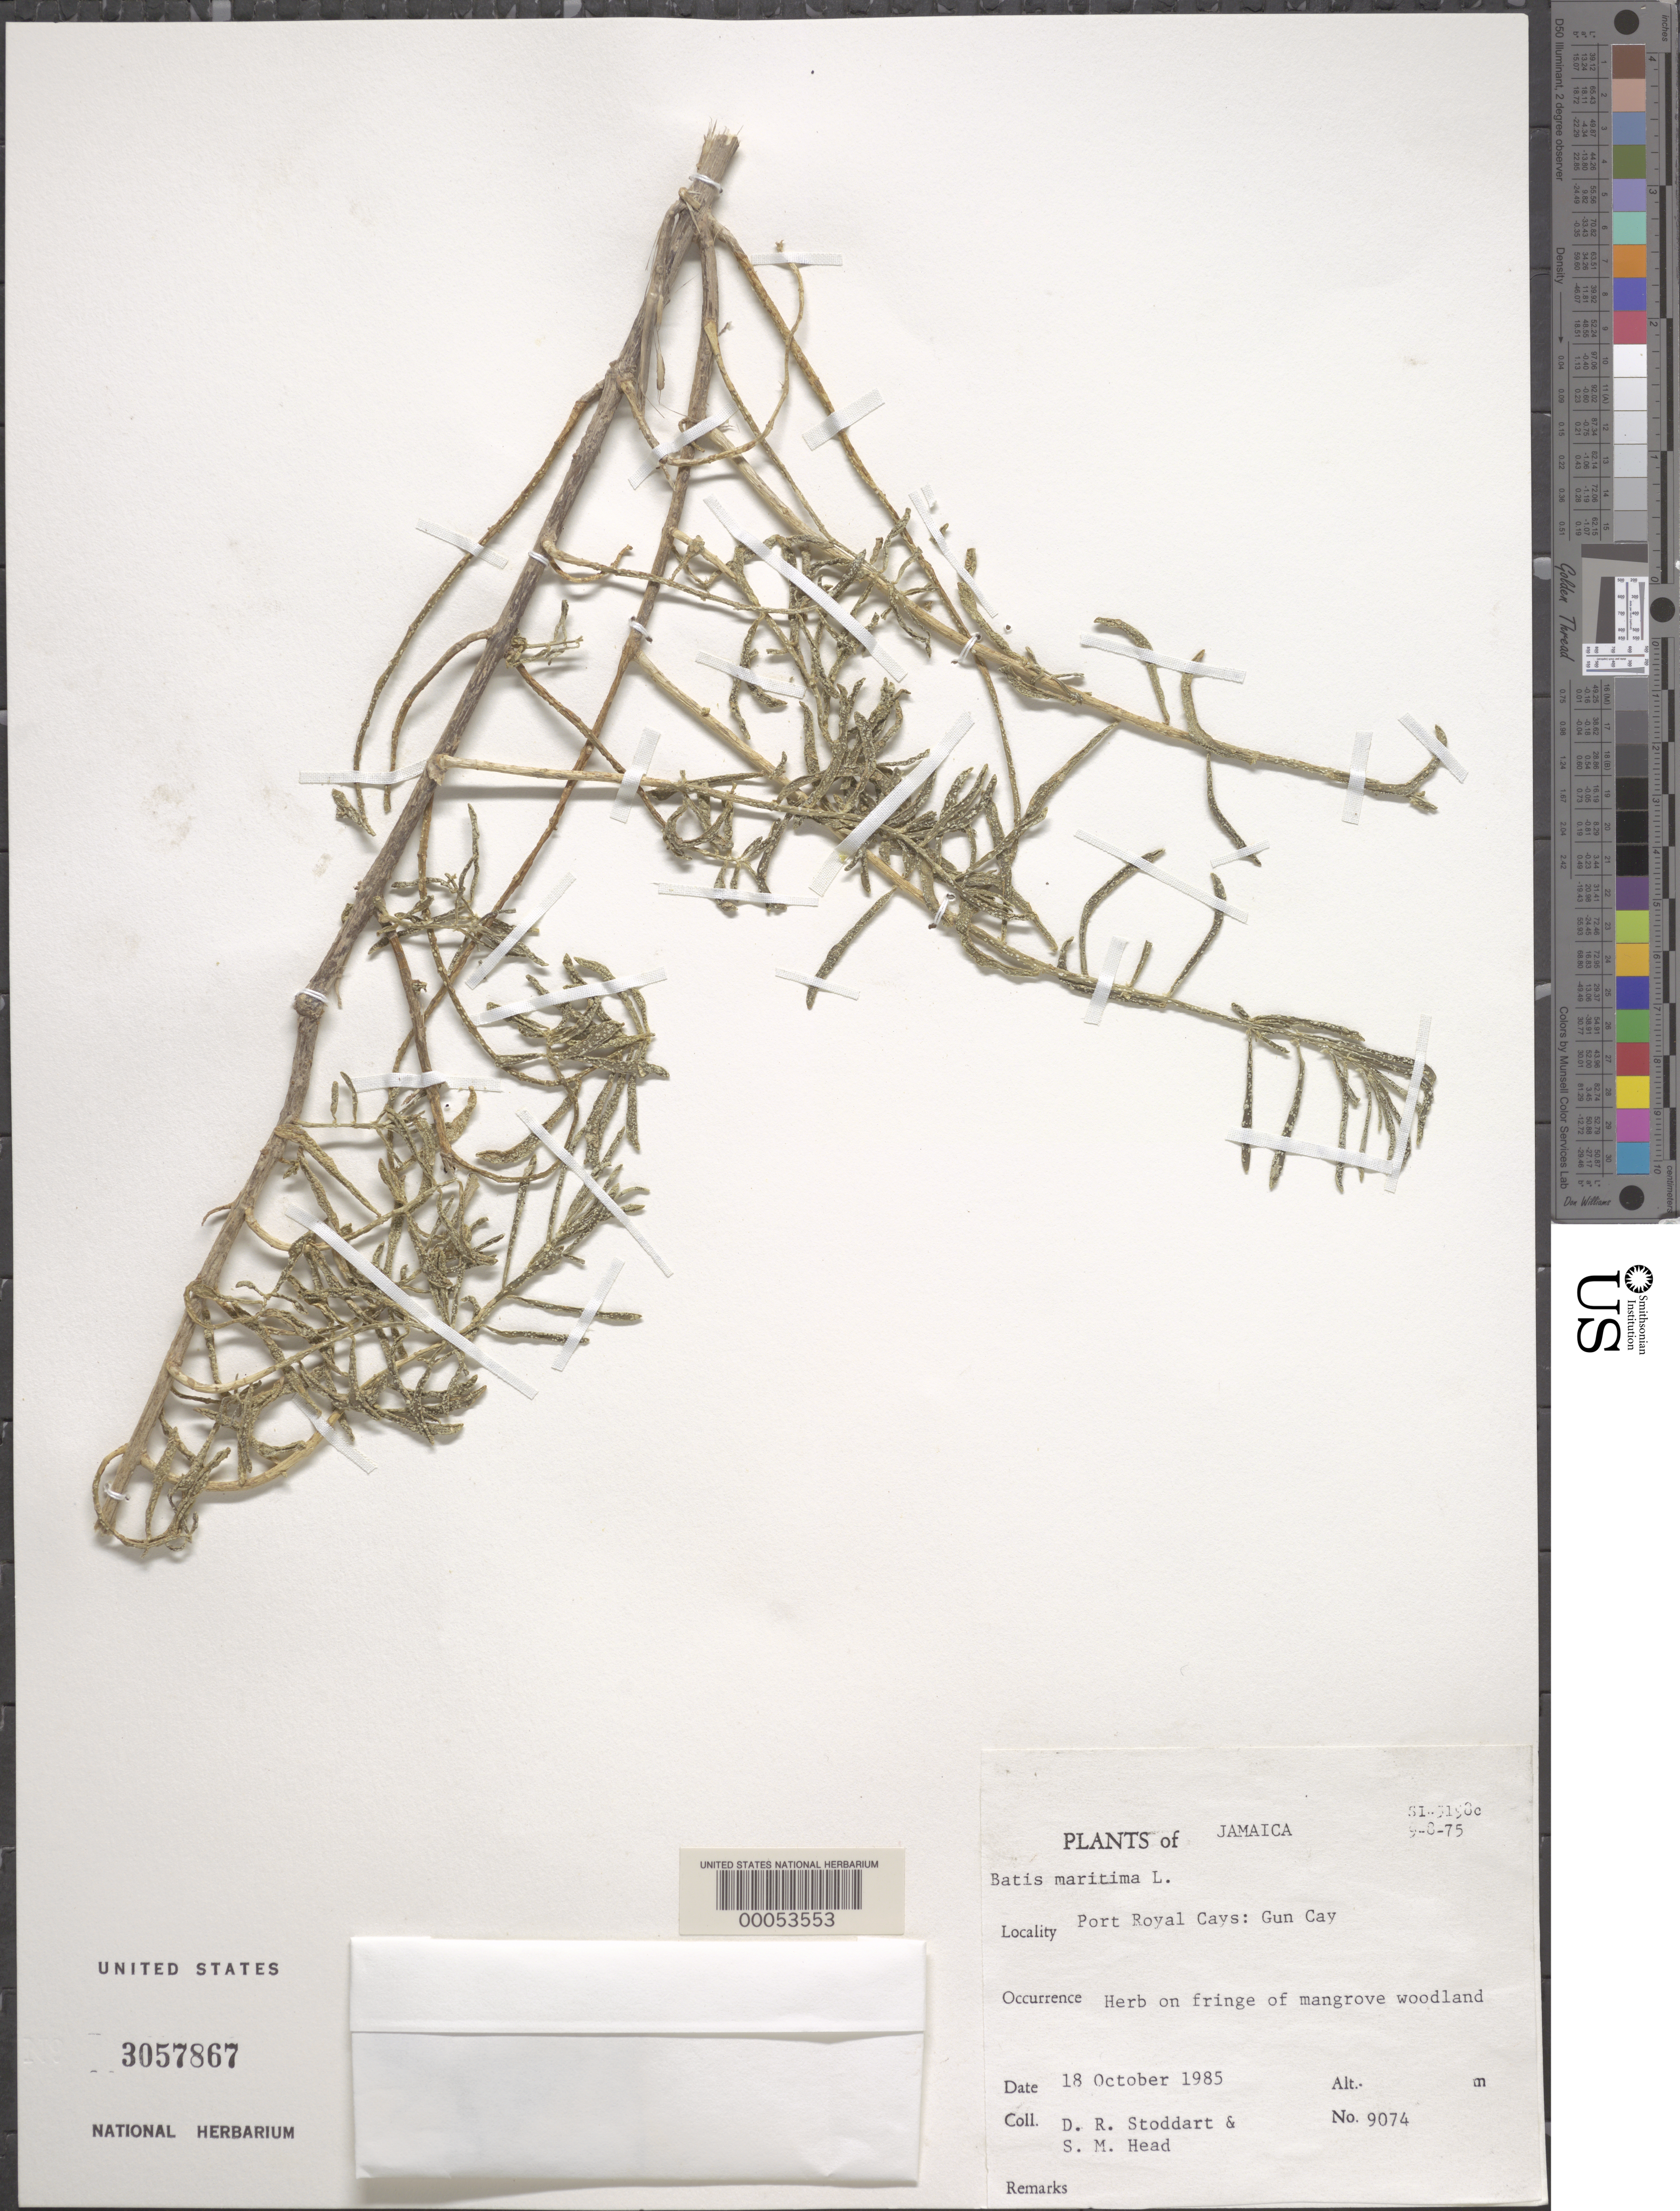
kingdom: Plantae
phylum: Tracheophyta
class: Magnoliopsida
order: Brassicales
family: Bataceae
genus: Batis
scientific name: Batis maritima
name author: L.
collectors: D. R. Stoddart & S. Head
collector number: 9074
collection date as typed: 18 Oct 1985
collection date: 1985-10-18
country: Jamaica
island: Greater Antilles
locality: Port royal cays: gun cay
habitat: Fringe of mangrove woodland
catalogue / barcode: US 3057867